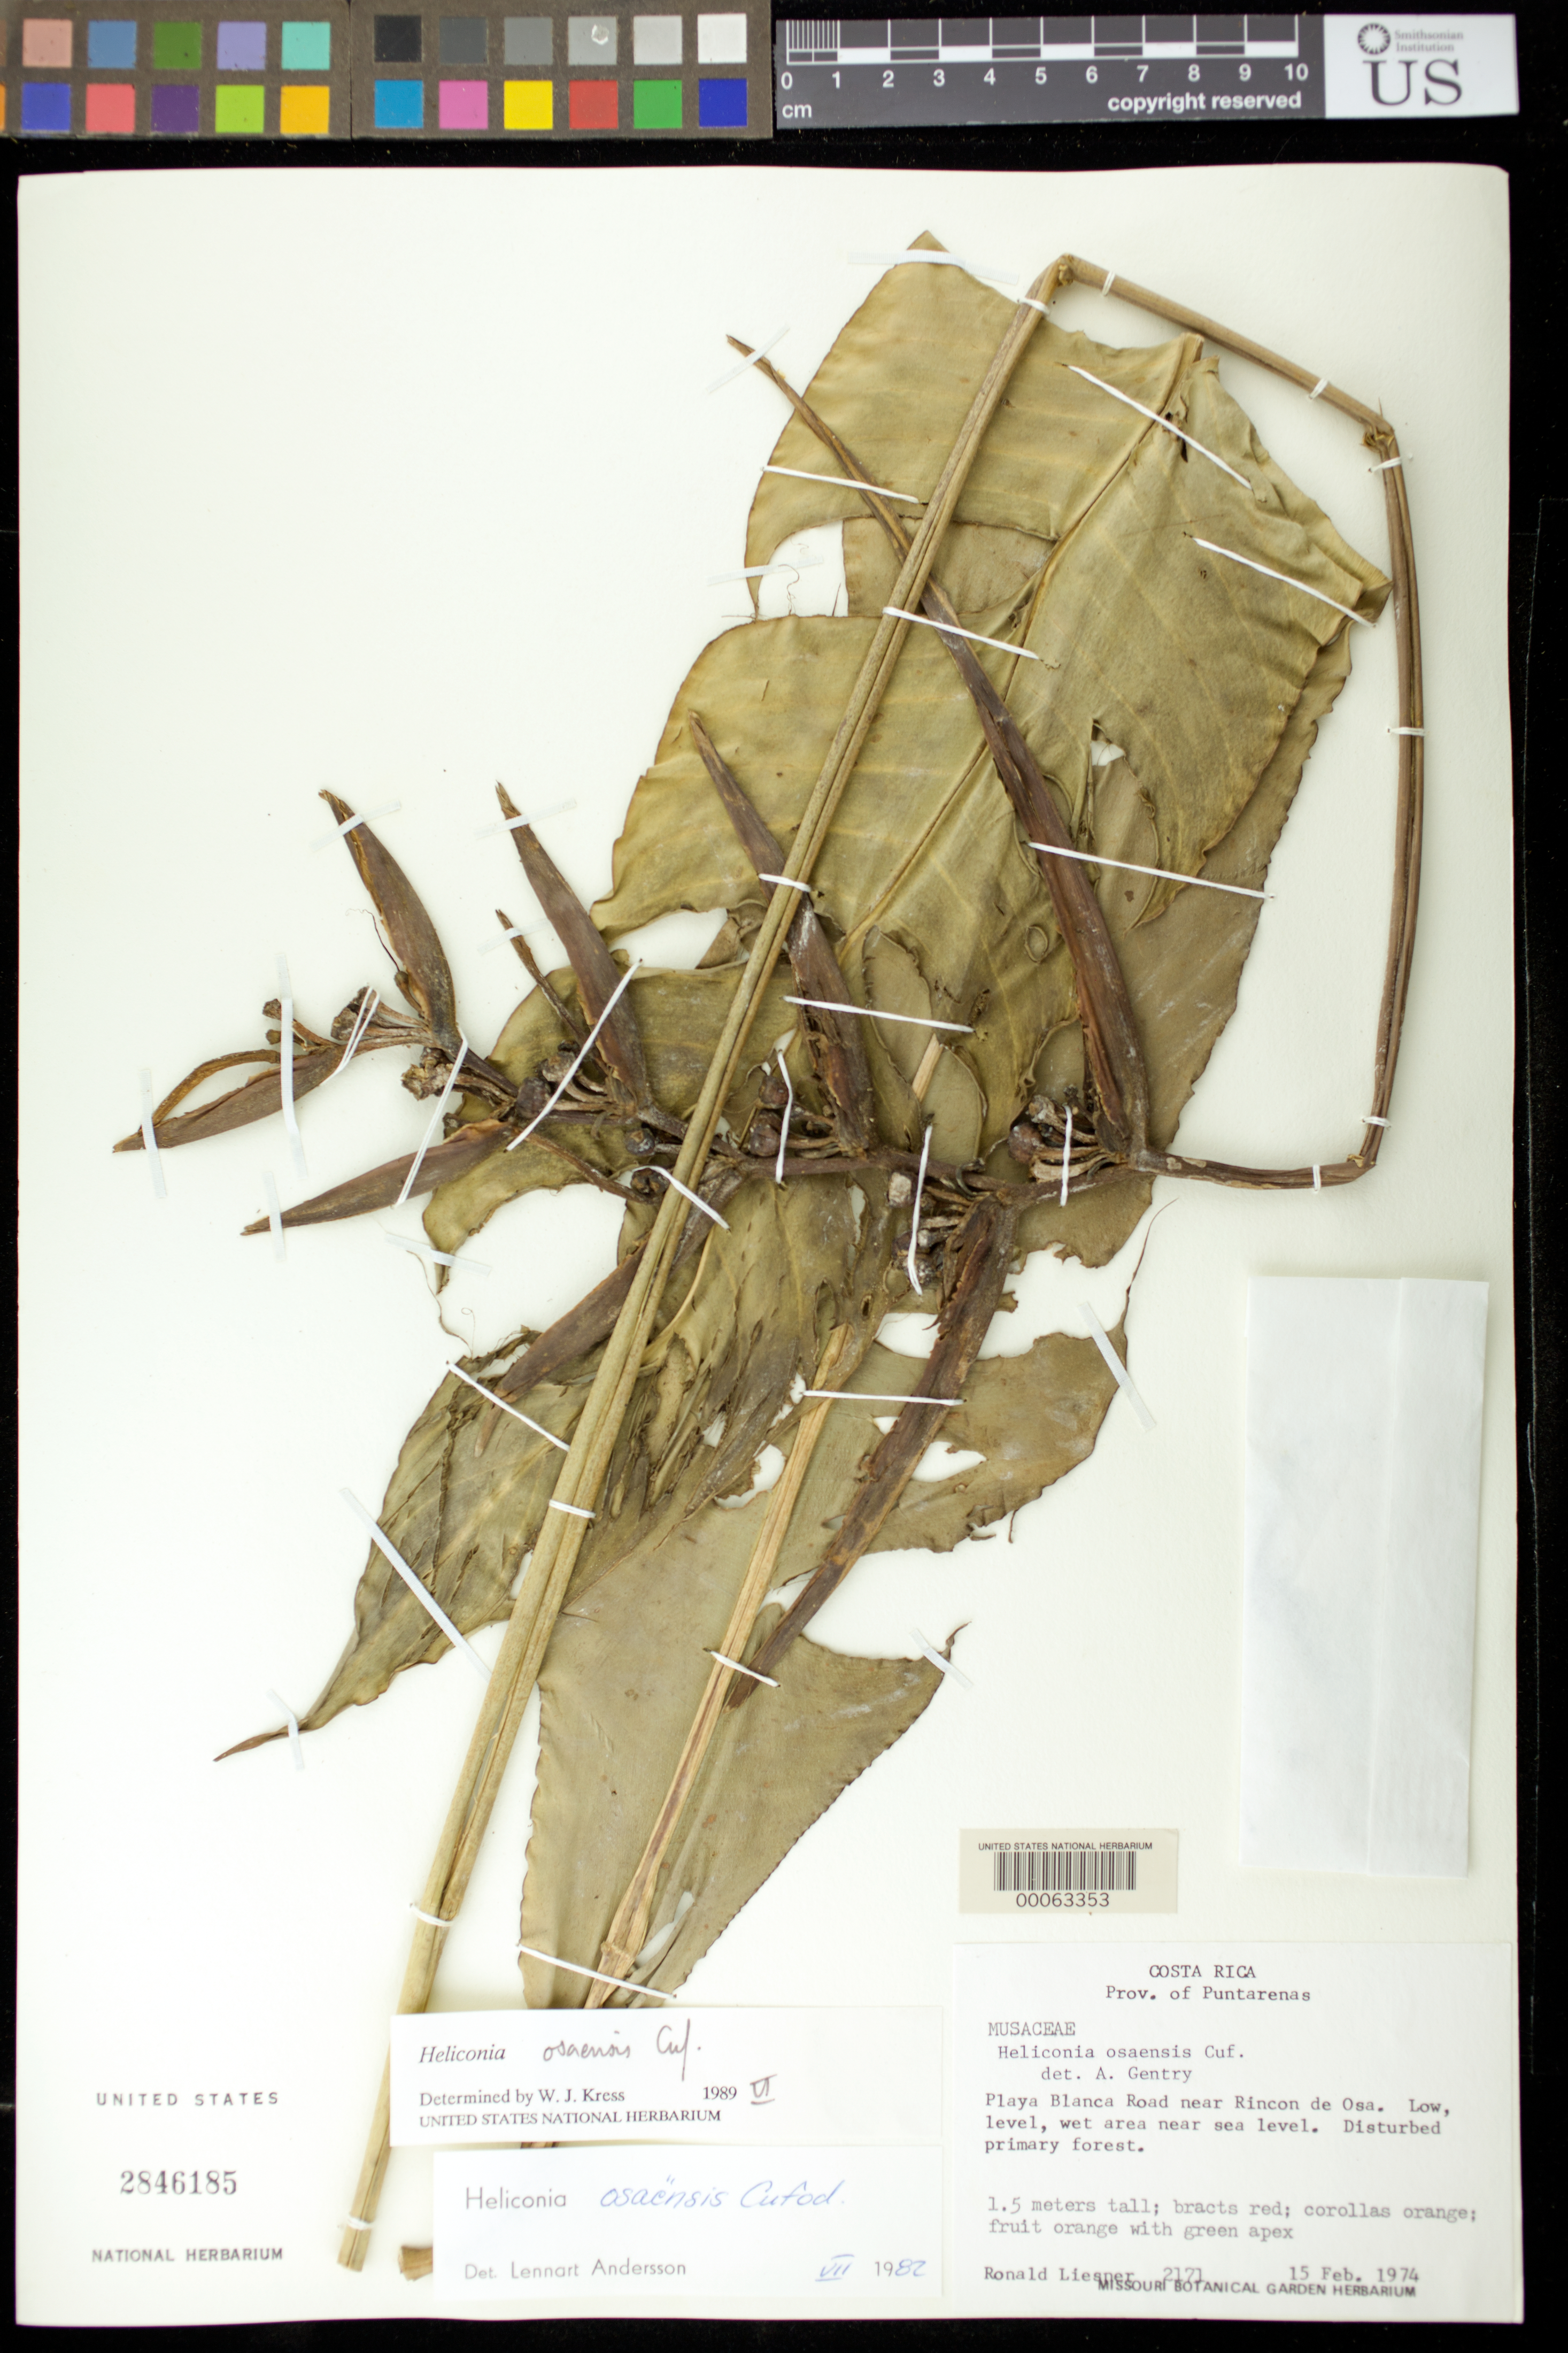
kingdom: Plantae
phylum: Tracheophyta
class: Liliopsida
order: Zingiberales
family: Heliconiaceae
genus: Heliconia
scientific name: Heliconia osaensis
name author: Cufod.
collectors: R. L. Liesner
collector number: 2171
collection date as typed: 15 Feb 1974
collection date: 1974-02-15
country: Costa Rica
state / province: Puntarenas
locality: Playa blanca road near rincon de osa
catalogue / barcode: US 2846185